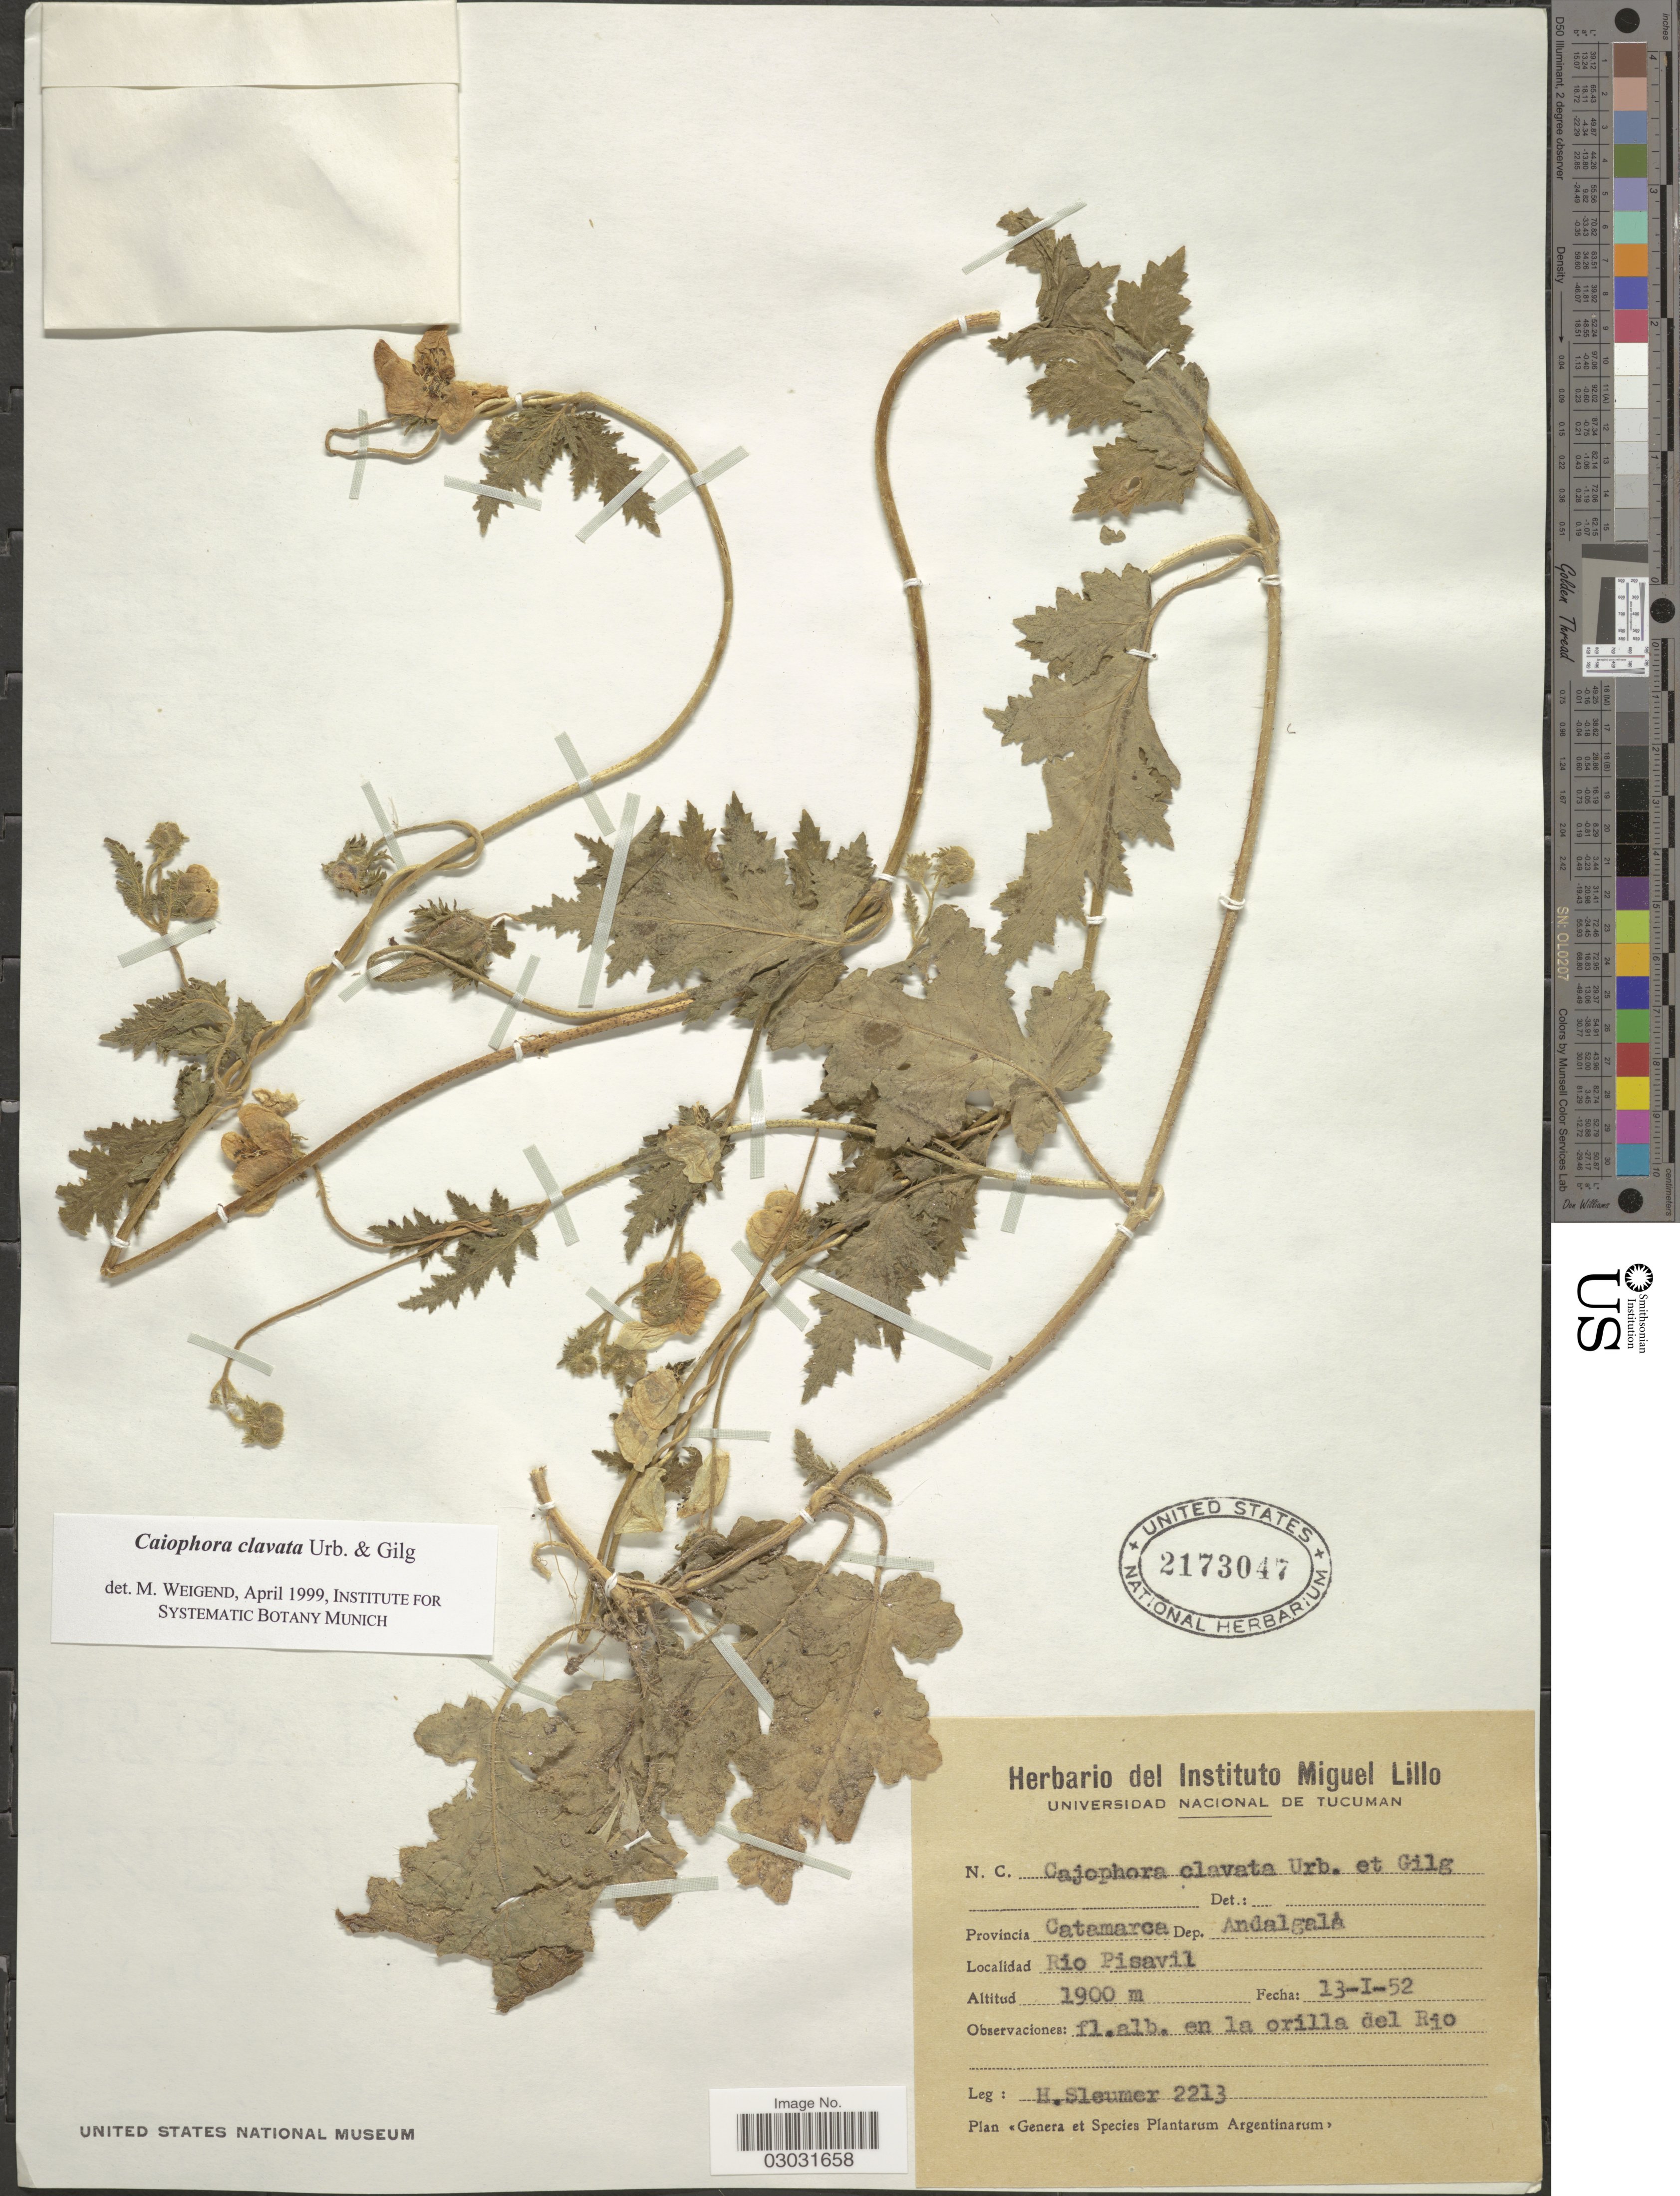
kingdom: Plantae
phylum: Tracheophyta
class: Magnoliopsida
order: Cornales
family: Loasaceae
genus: Caiophora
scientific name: Caiophora clavata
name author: Urb. & Gilg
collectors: H. O. Sleumer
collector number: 2213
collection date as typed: Transcribed d/m/y: 13/1/52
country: Argentina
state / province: Catamarca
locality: Dep. Andalgalá. Rio Pisavil.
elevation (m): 1900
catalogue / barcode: US 2173047